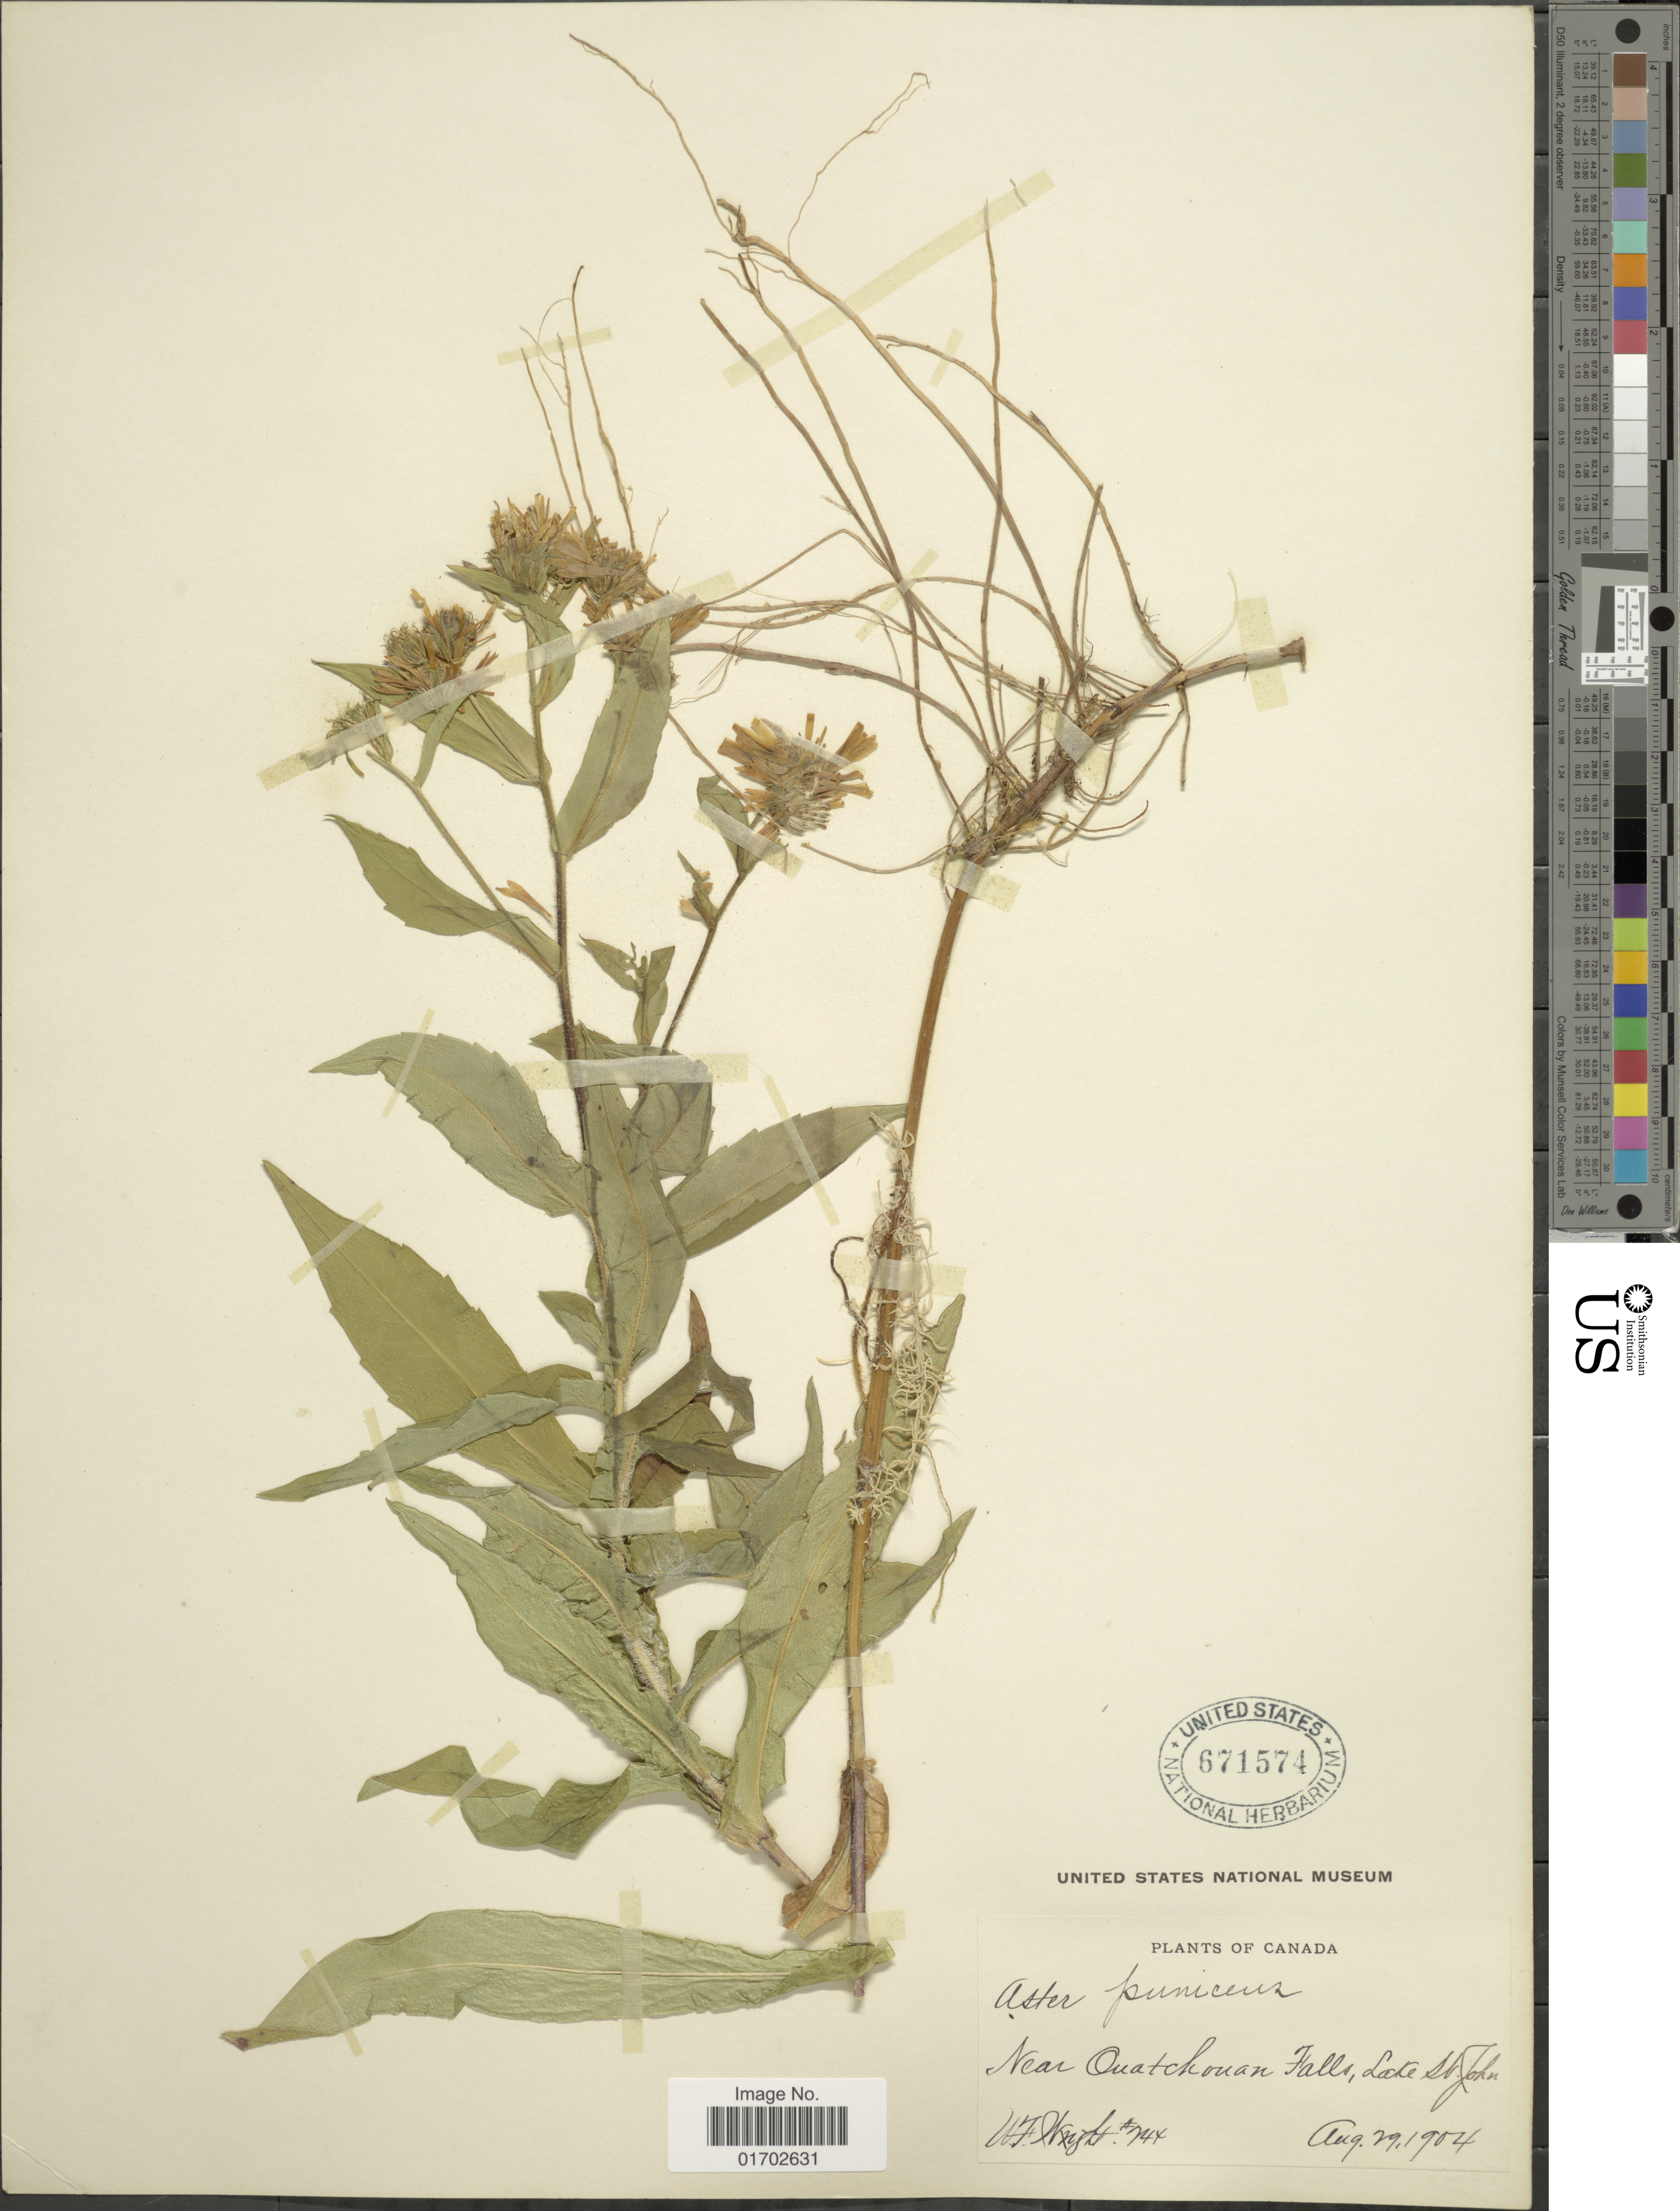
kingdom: Plantae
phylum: Tracheophyta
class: Magnoliopsida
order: Asterales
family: Asteraceae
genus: Symphyotrichum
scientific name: Symphyotrichum puniceum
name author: (L.) Á. Löve & D. Löve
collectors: W. F. Wright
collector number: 244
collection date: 1904-08-29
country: Canada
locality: Near Ouatchonan Falls, Lake St. John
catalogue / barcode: US 671574